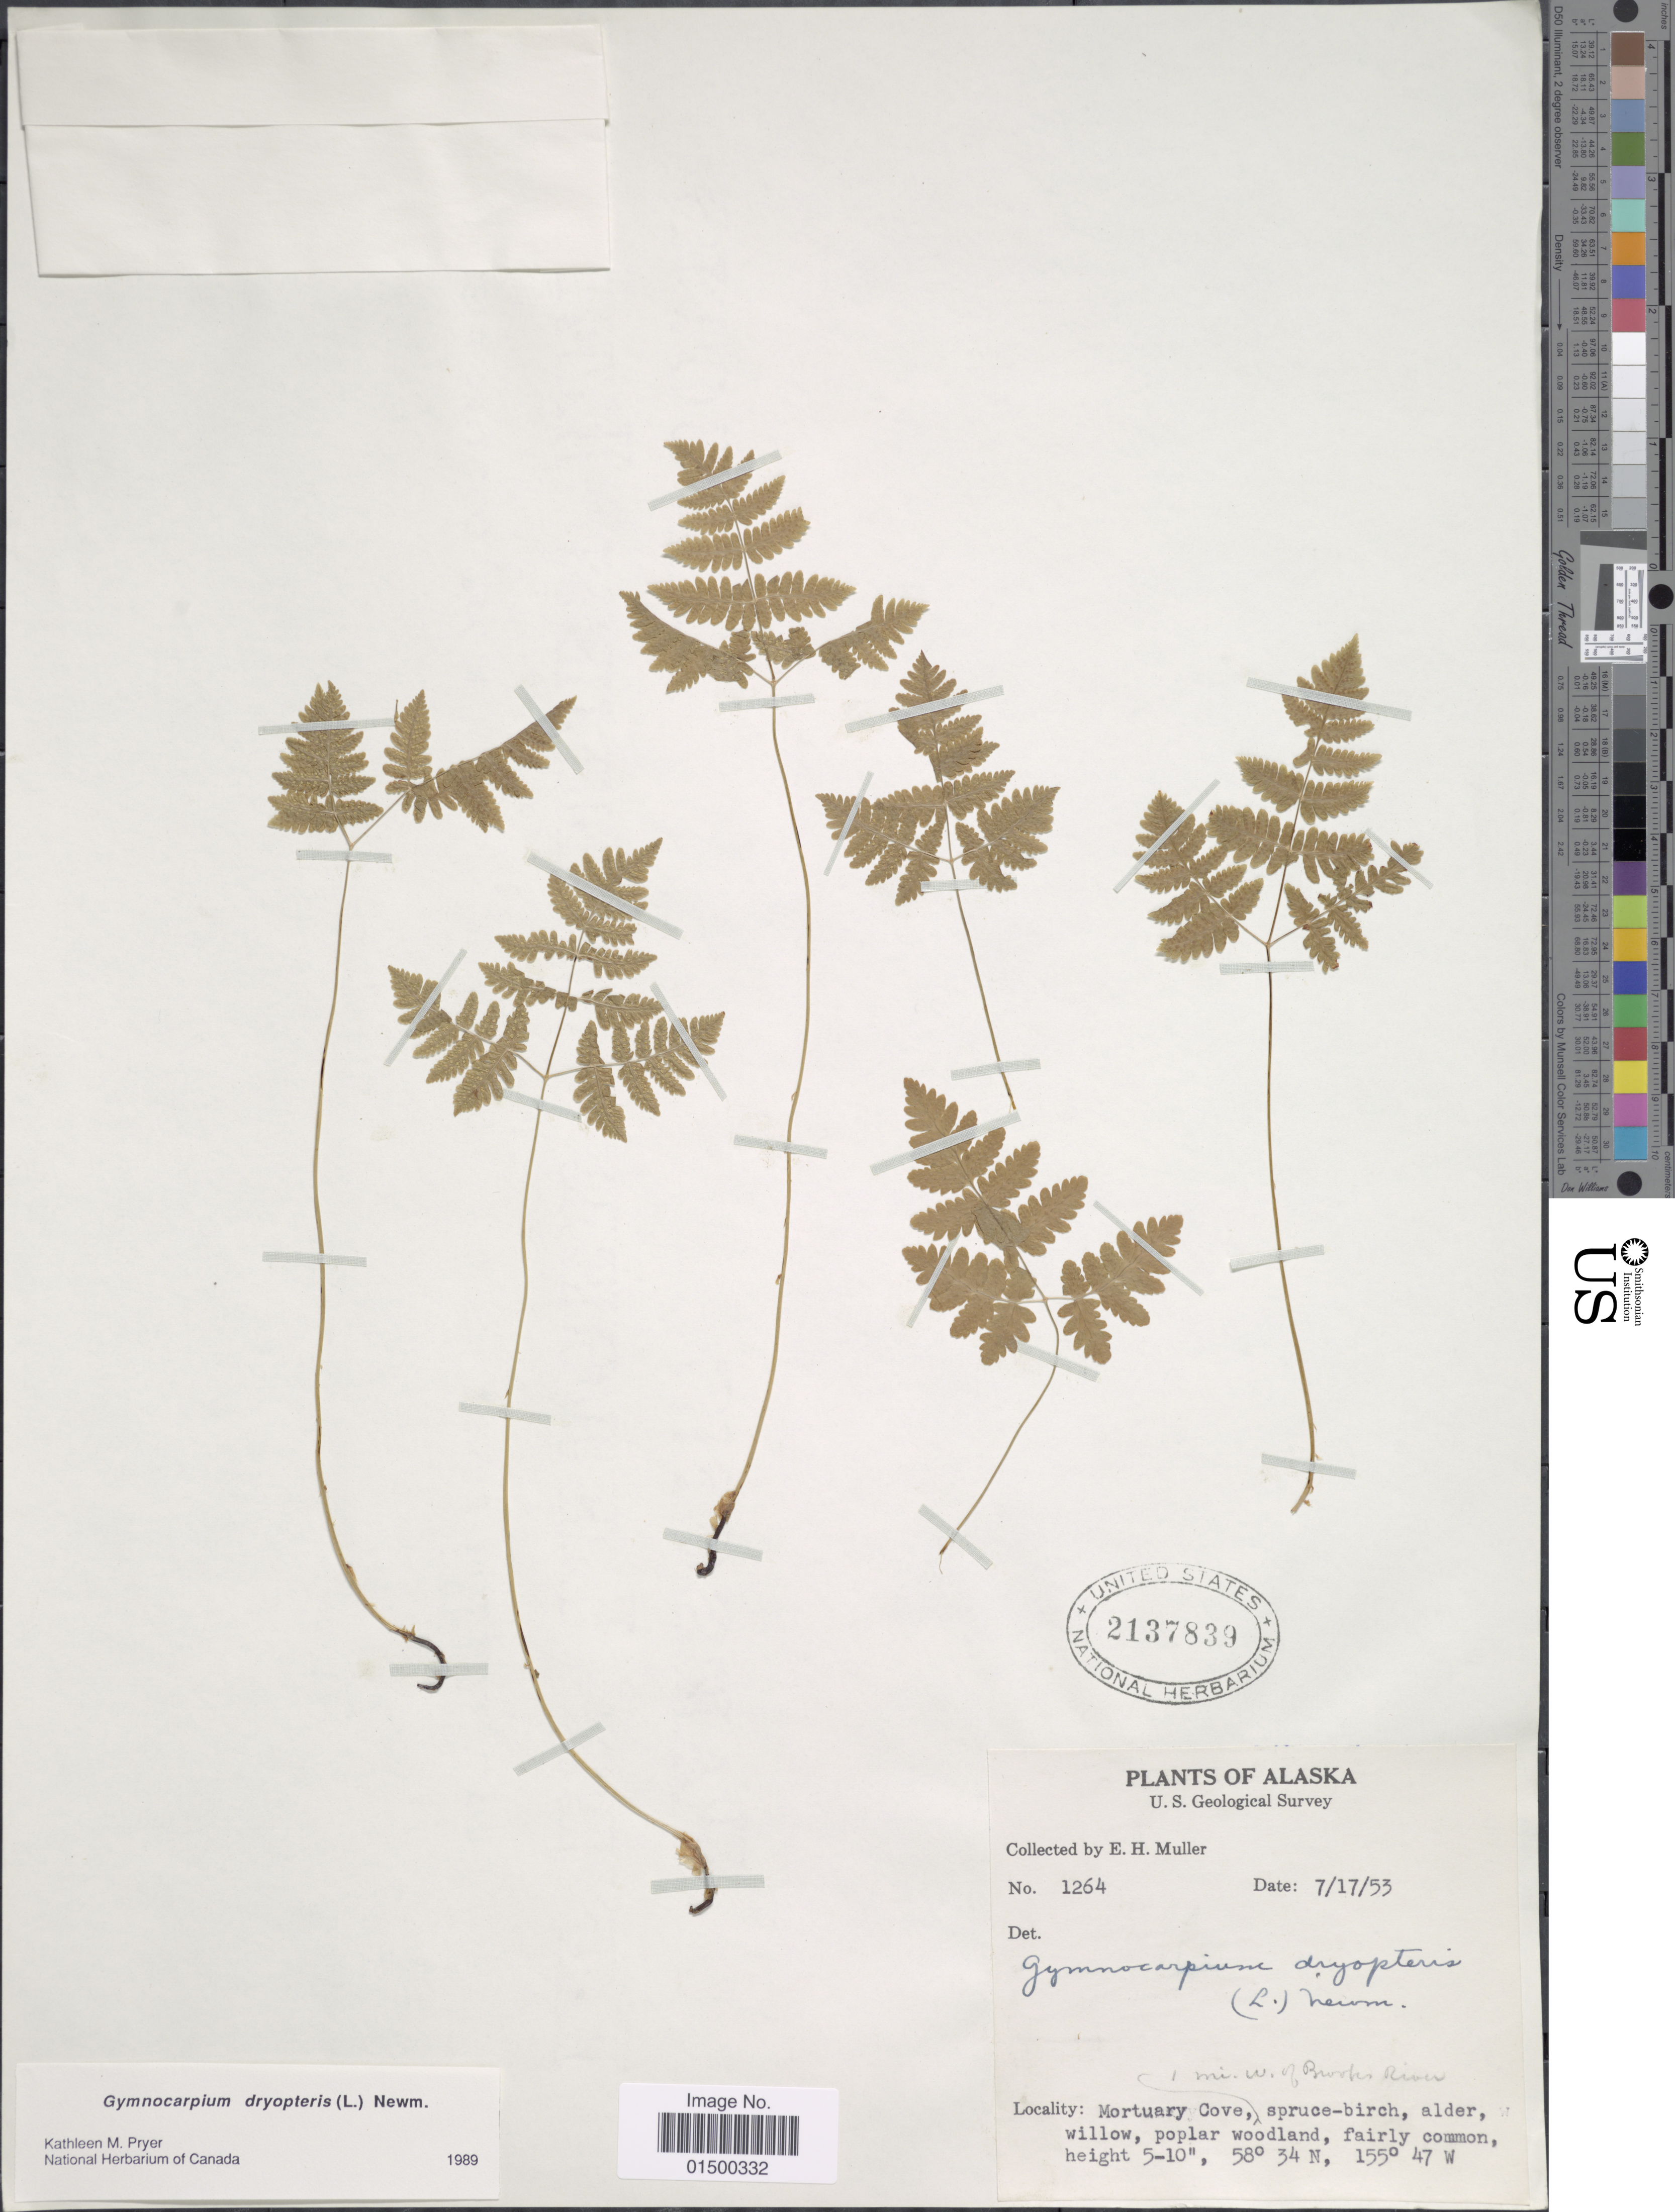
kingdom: Plantae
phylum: Tracheophyta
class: Polypodiopsida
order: Polypodiales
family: Cystopteridaceae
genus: Gymnocarpium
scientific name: Gymnocarpium dryopteris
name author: (L.) Newman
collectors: E. H. Muller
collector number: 1264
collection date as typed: Transcribed d/m/y: 17/7/53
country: United States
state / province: Alaska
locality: Mortuary Cove, 1 mi. w. of Brooks River.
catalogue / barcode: US 2137839